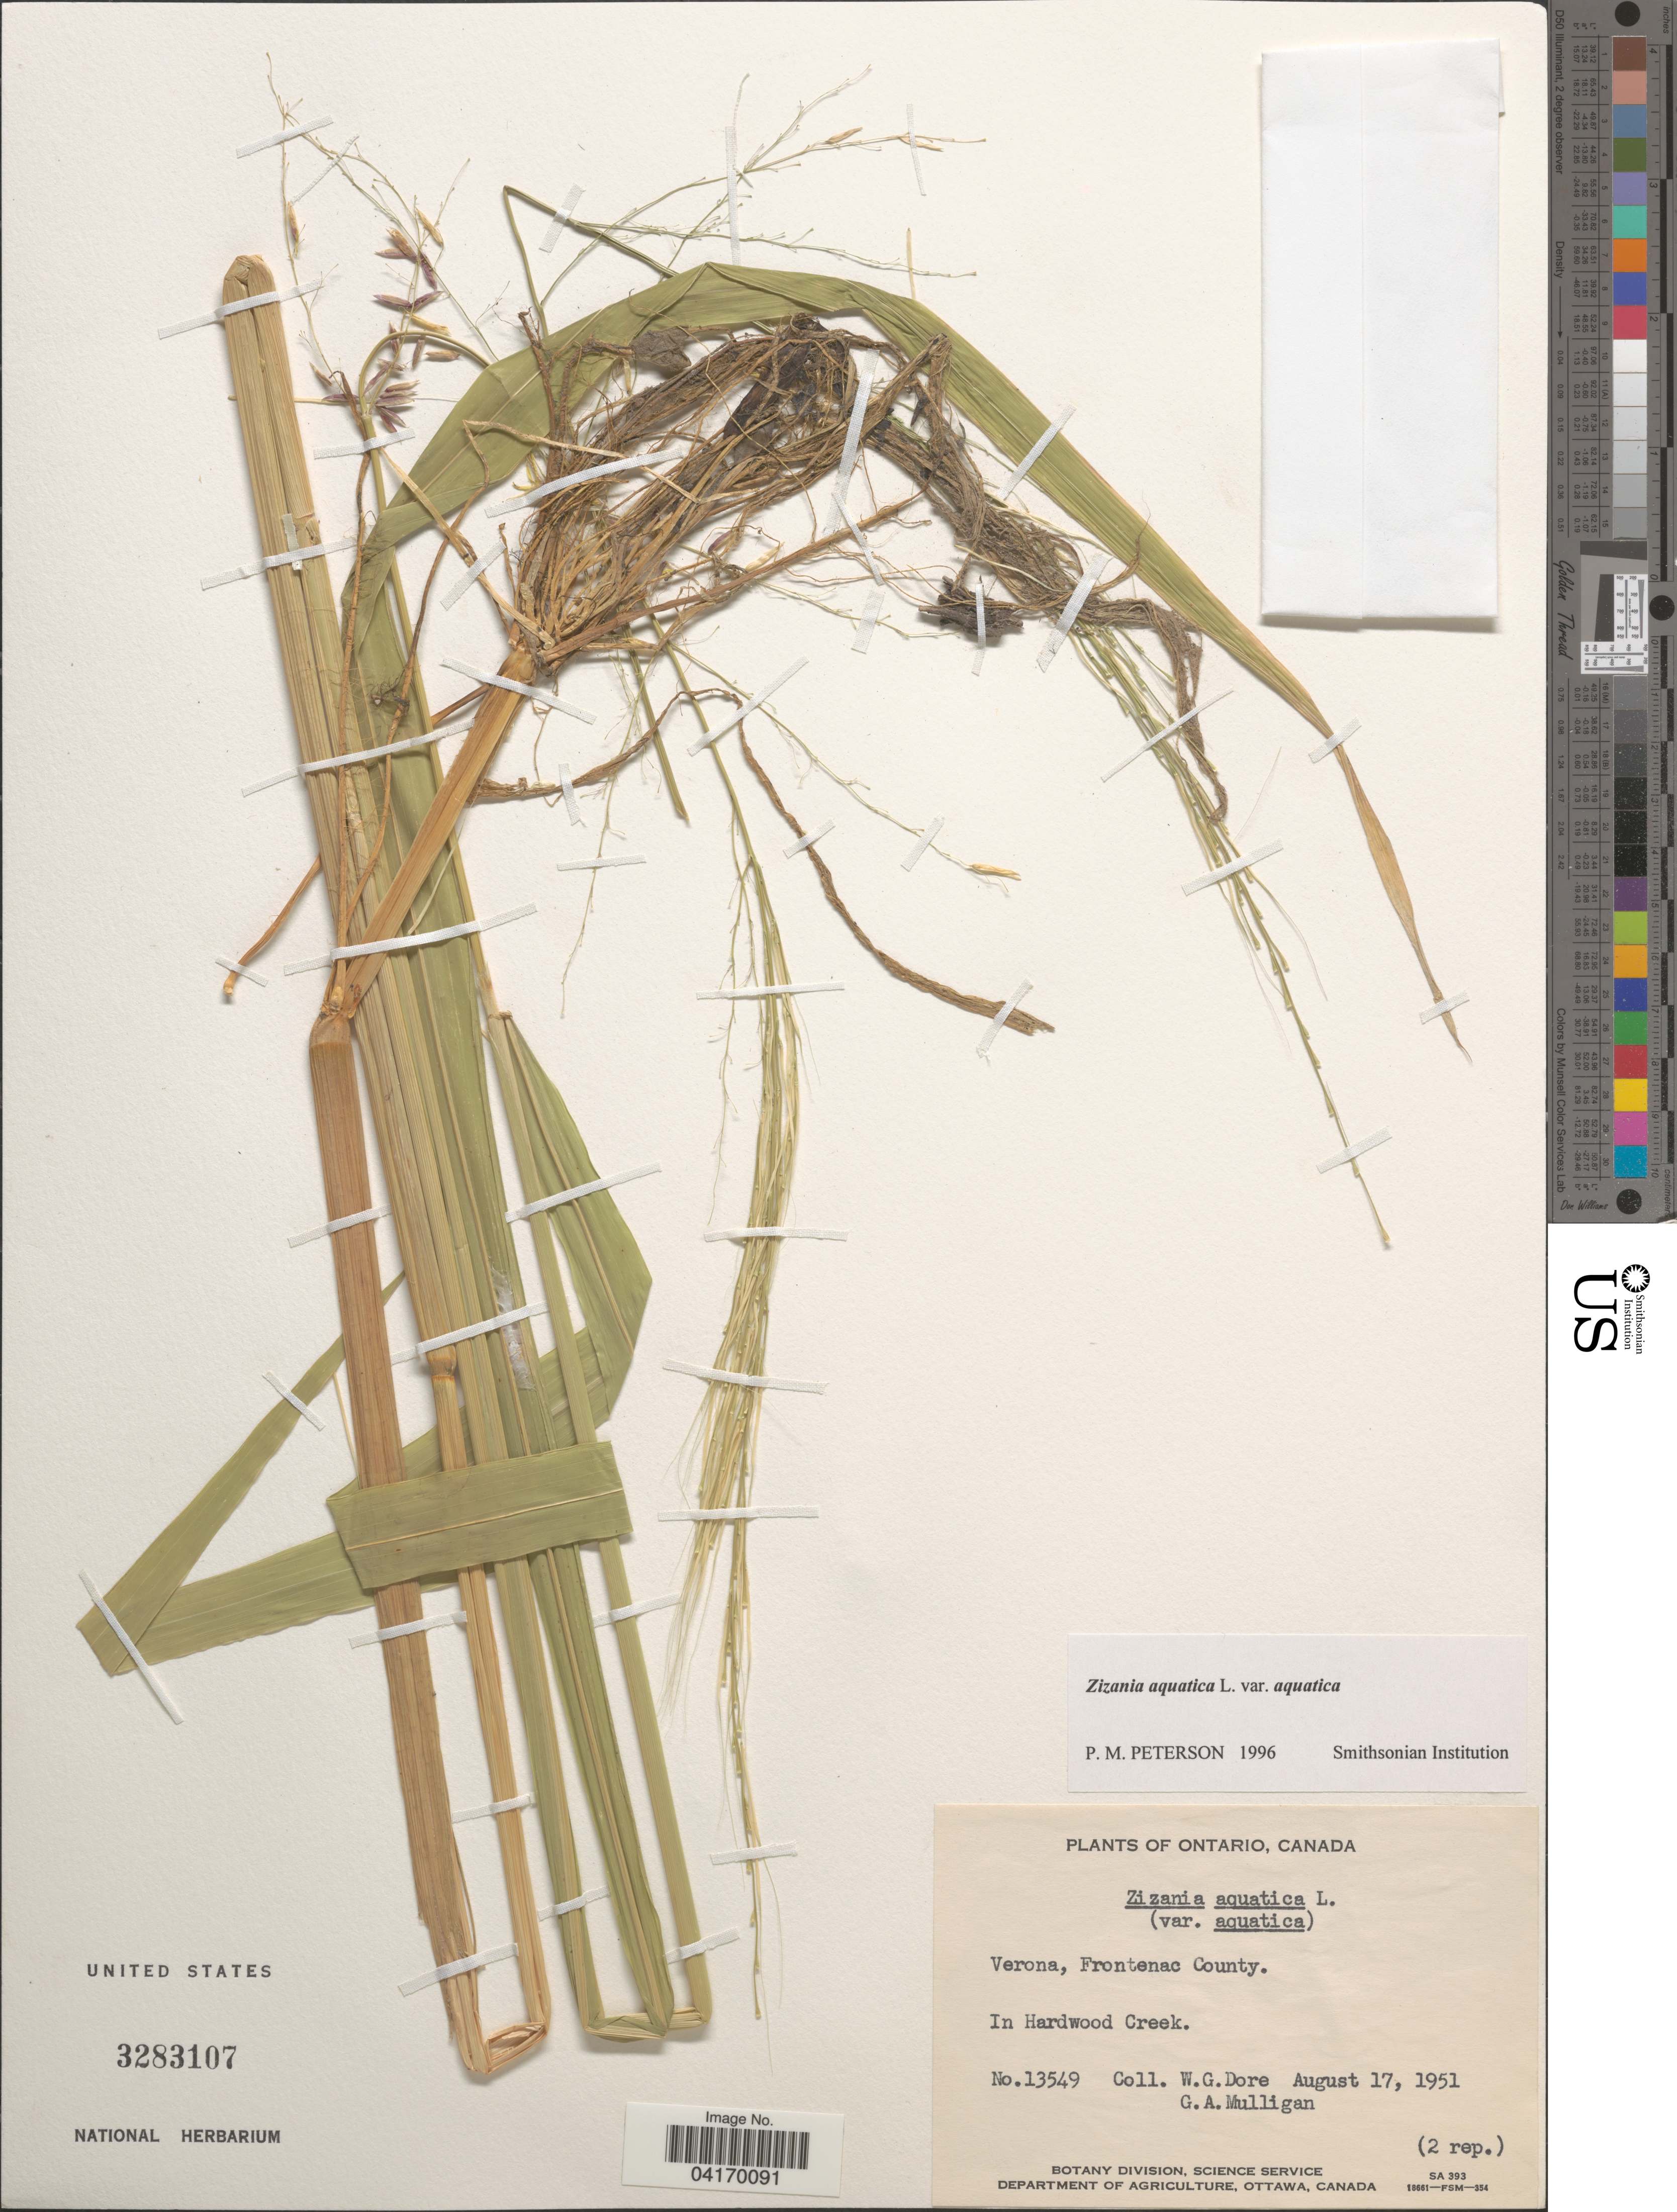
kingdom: Plantae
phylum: Tracheophyta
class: Liliopsida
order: Poales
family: Poaceae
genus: Zizania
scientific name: Zizania aquatica var. aquatica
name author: L.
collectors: W. Dore & G. Mulligan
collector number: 13549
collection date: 1951-08-17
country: Canada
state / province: Ontario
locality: Verona, Frontenac County. In Hardwood Creek.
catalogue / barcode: US 3283107